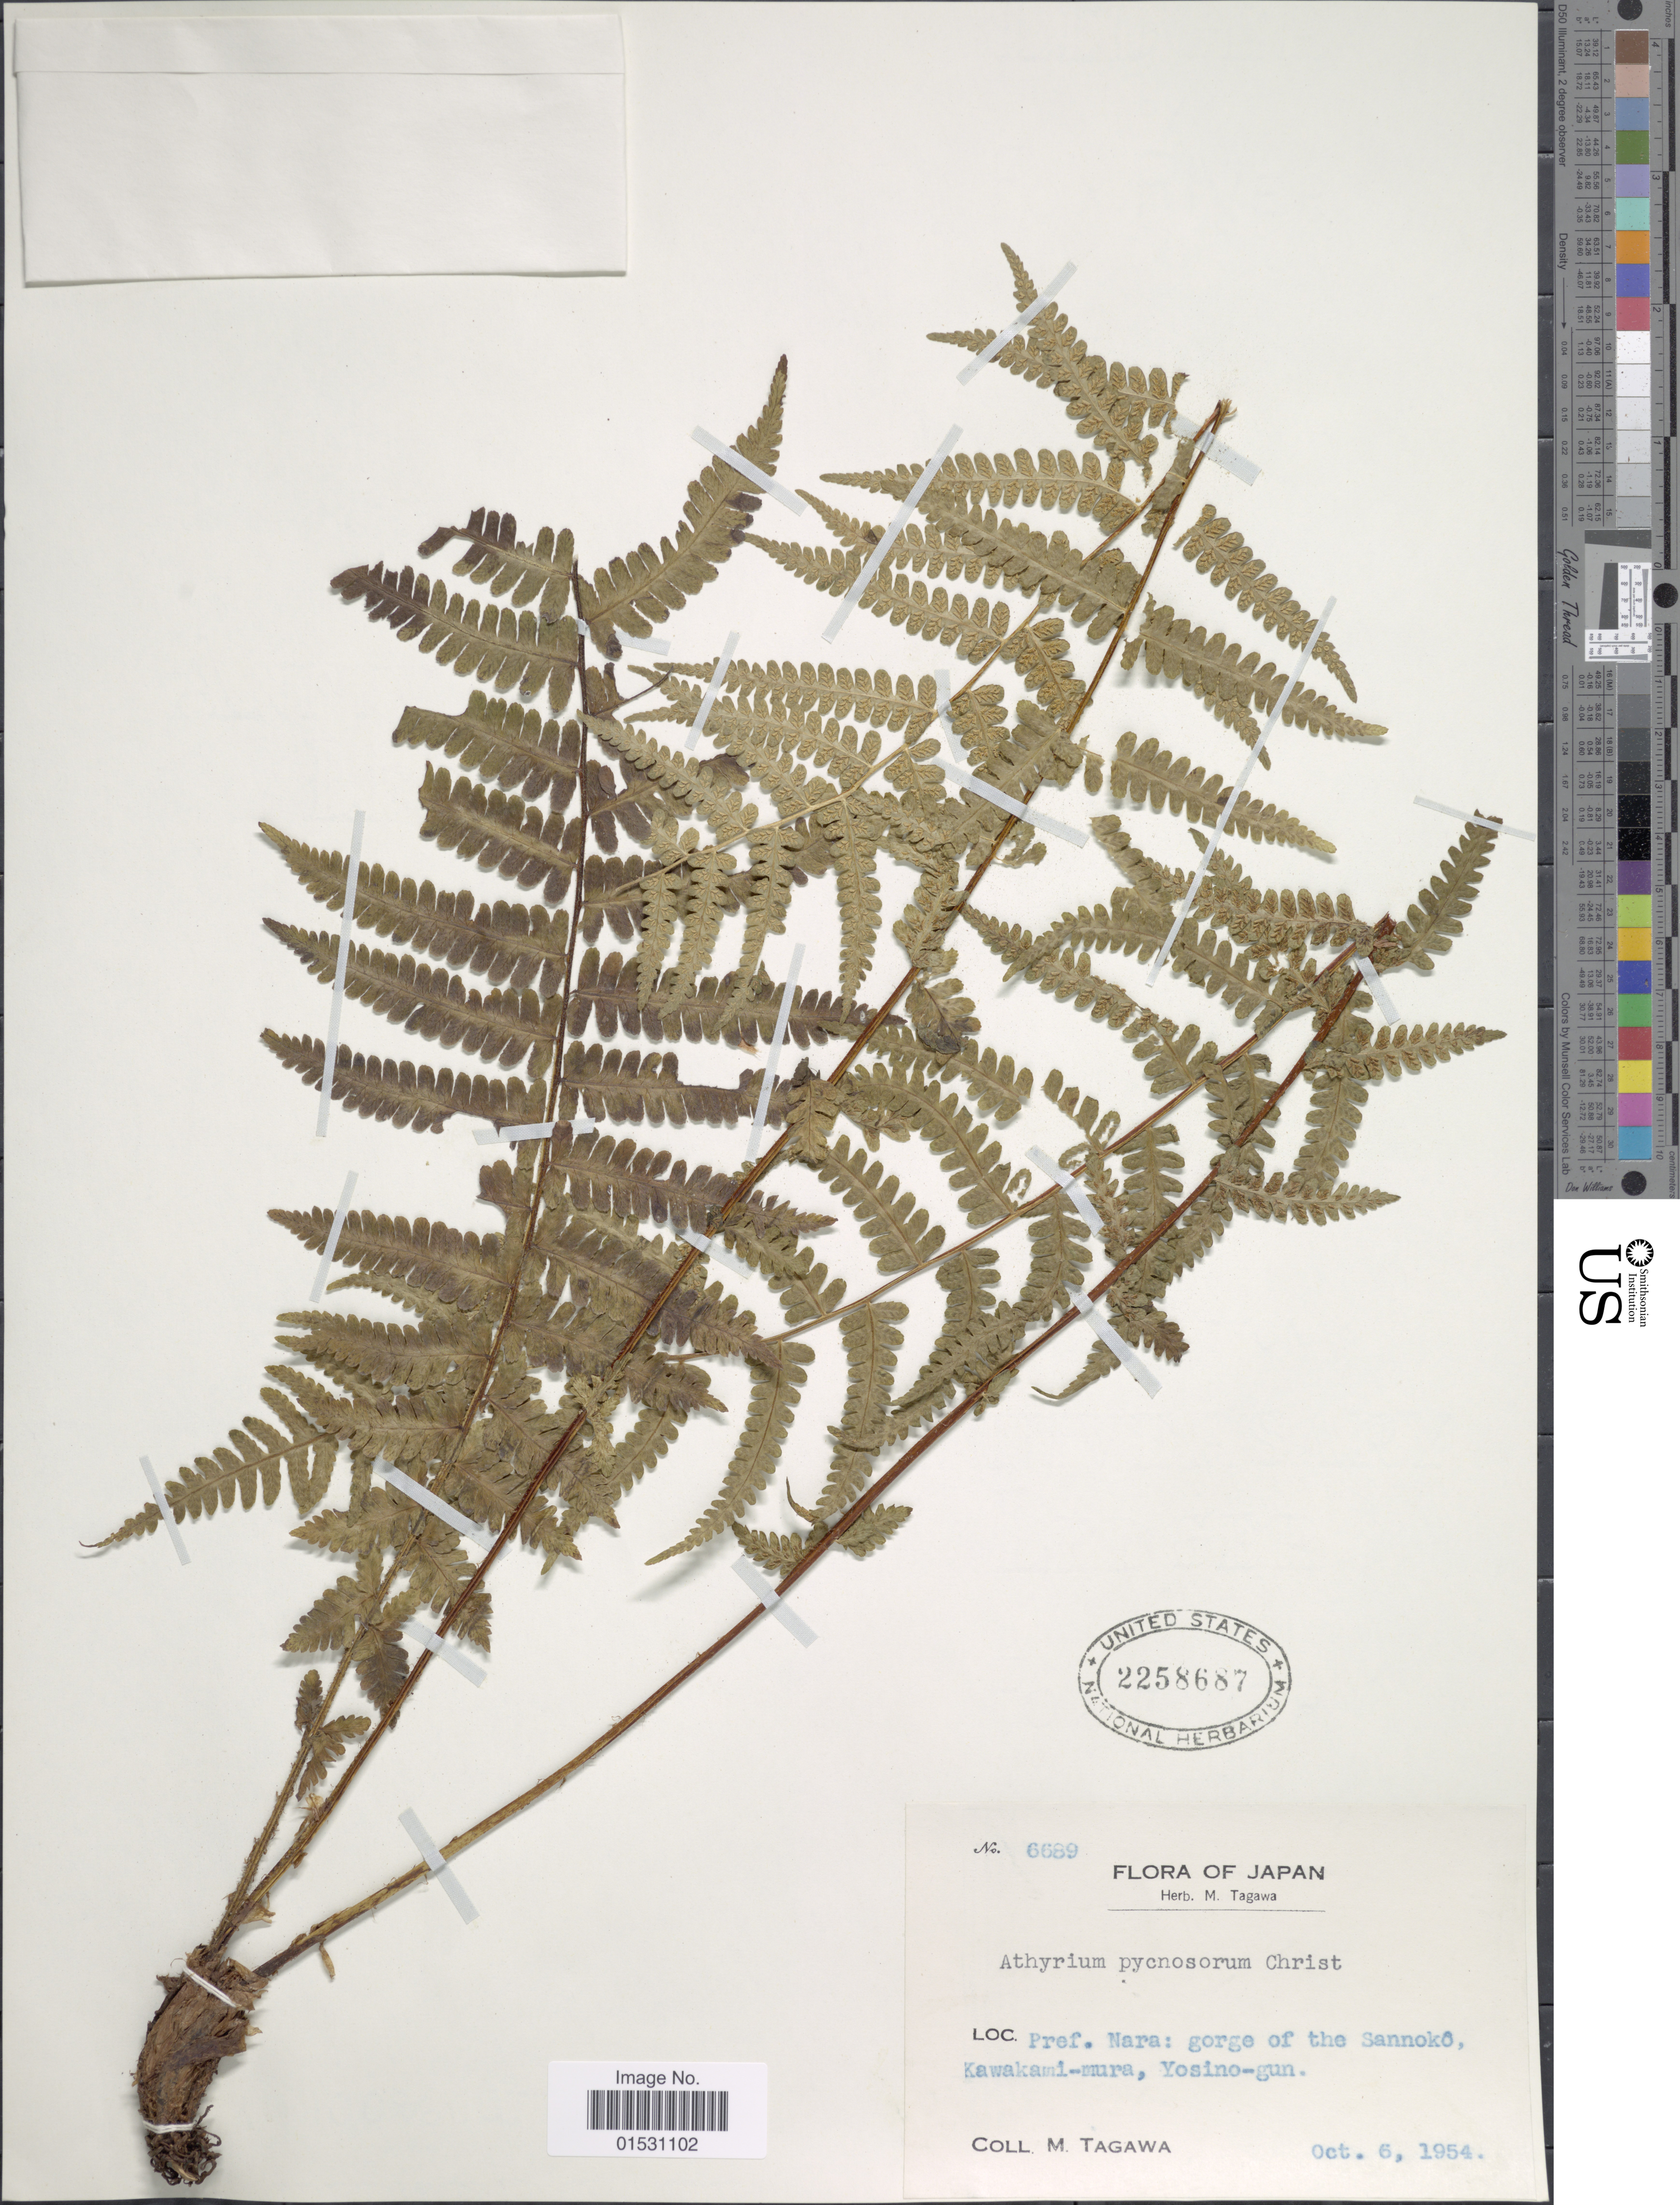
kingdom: Plantae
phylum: Tracheophyta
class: Polypodiopsida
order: Polypodiales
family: Athyriaceae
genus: Athyrium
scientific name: Athyrium pycnosorum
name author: Christ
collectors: M. Tagawa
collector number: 6689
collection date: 1954-10-06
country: Japan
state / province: Nara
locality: Pref. Nara: gorge of the Sannoko, Kawakami-mura, Yosino-gun.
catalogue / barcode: US 2258687